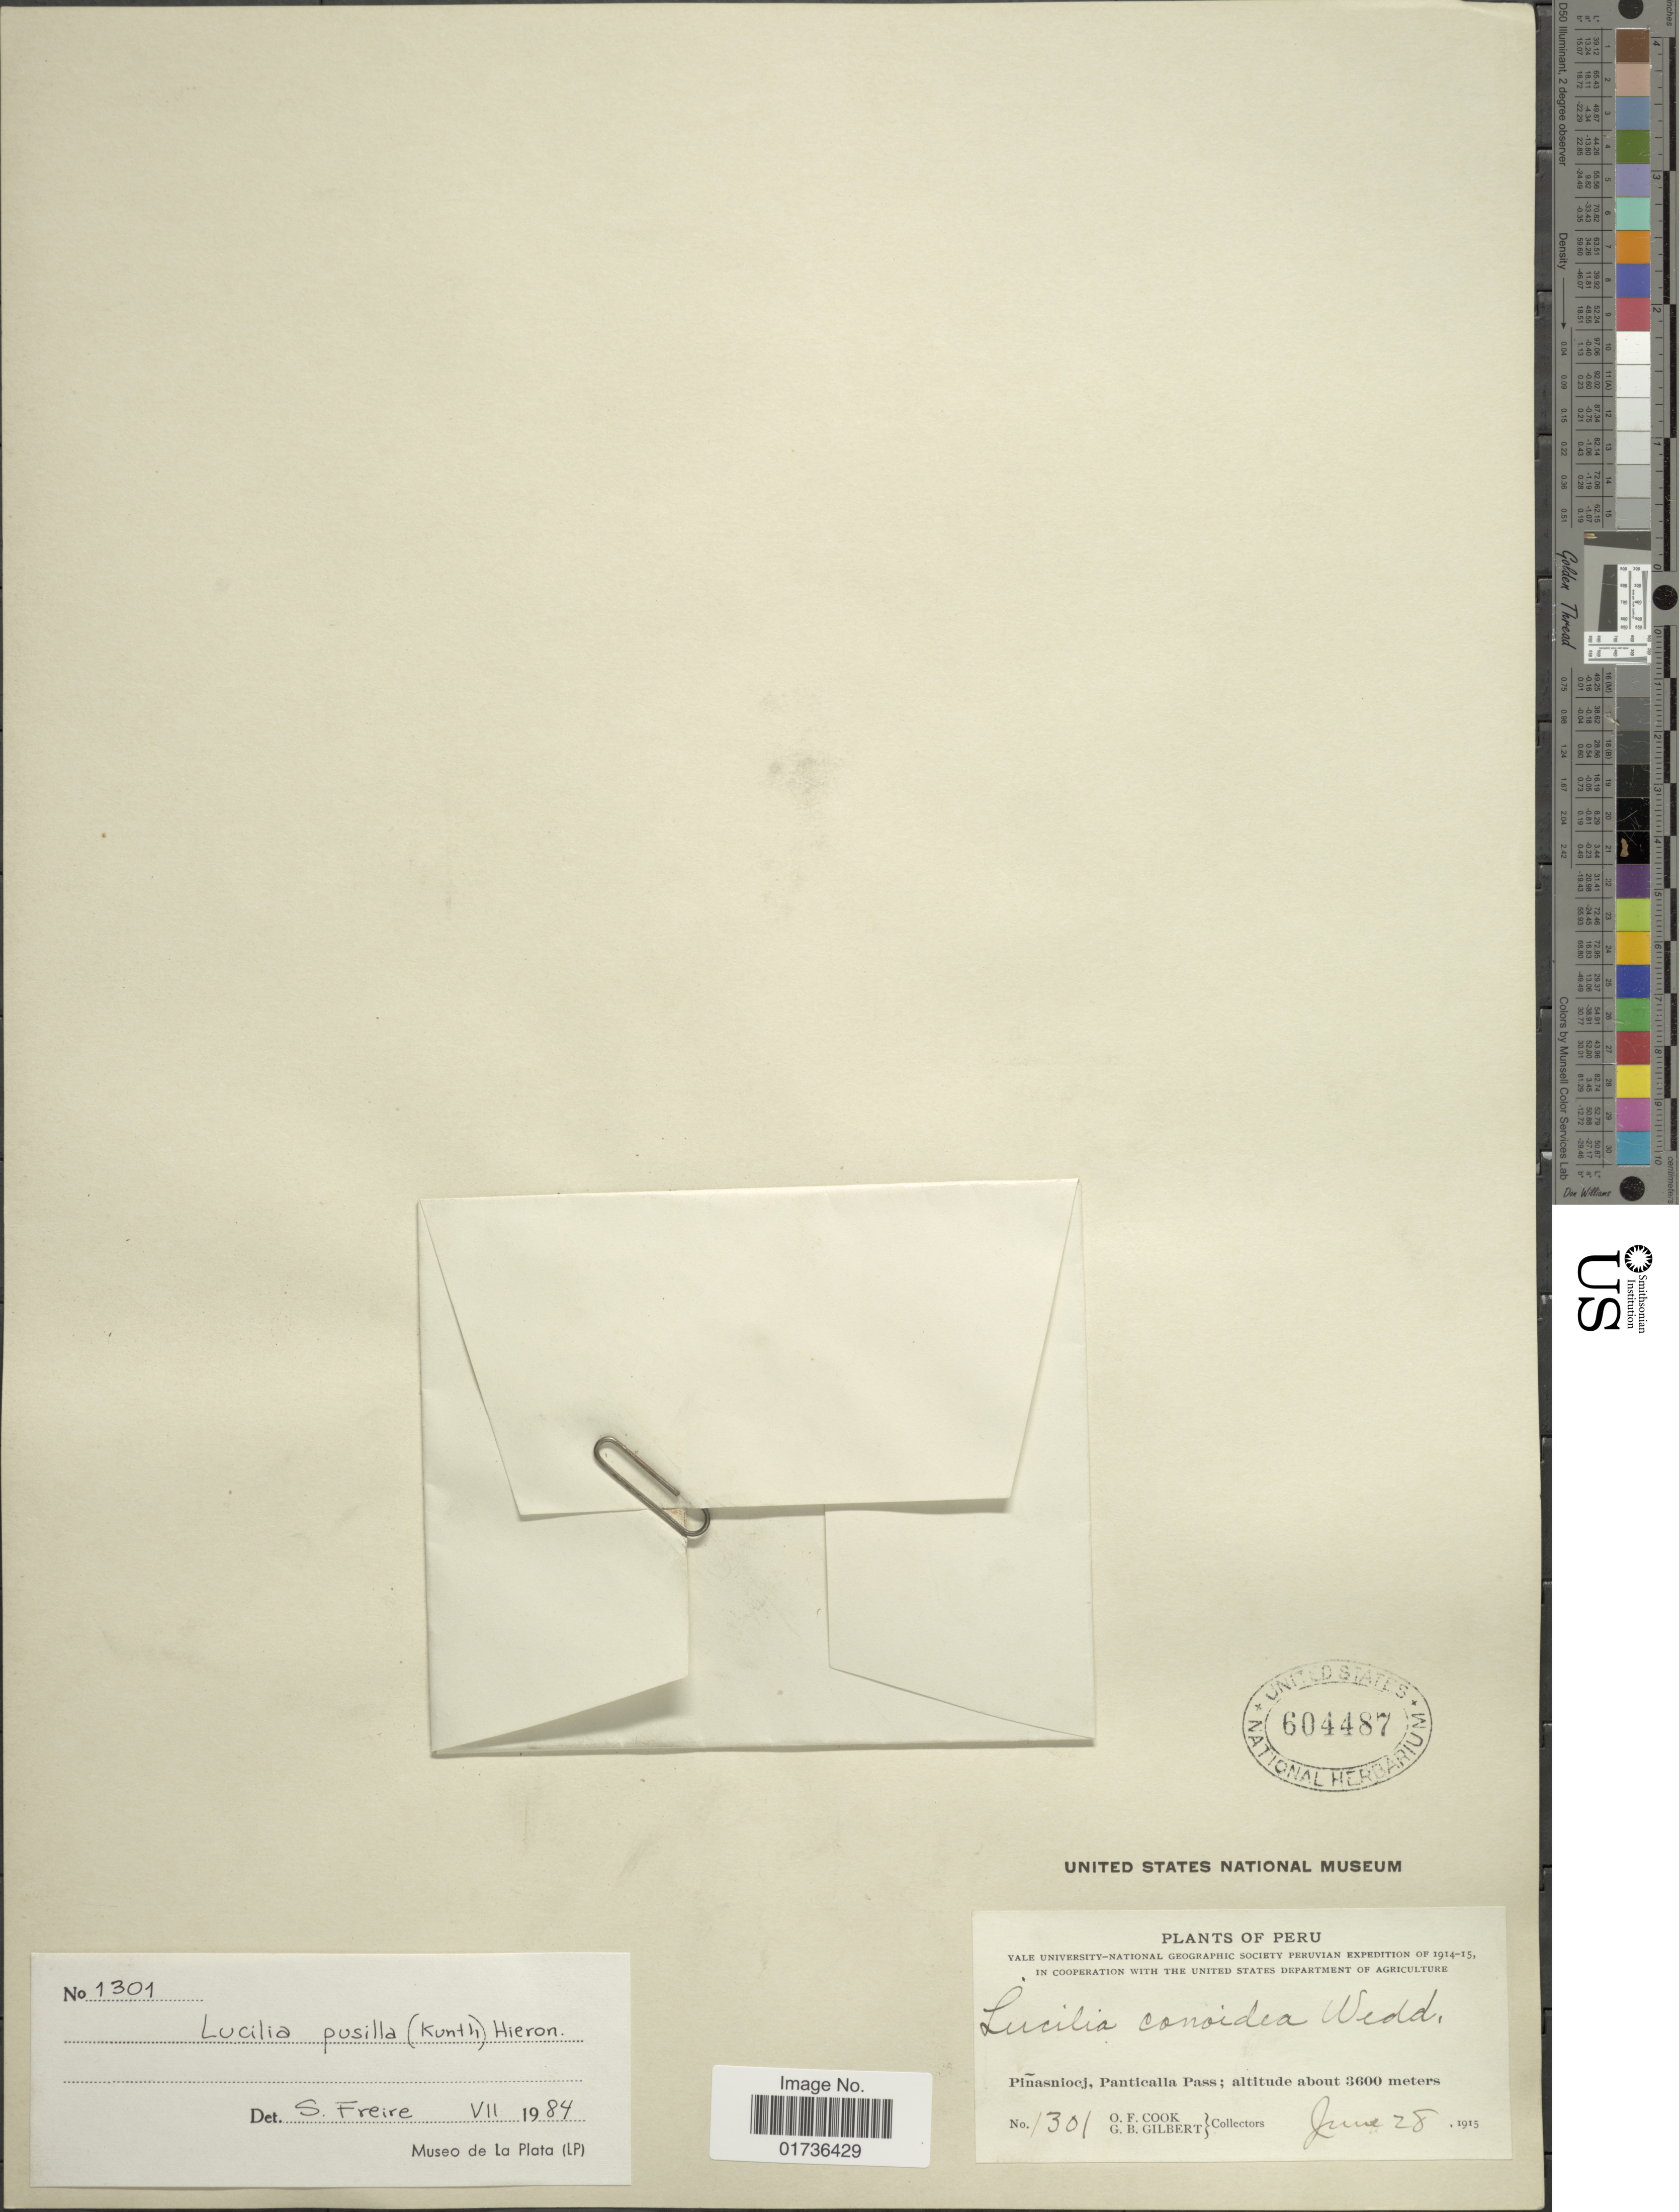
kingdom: Plantae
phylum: Tracheophyta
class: Magnoliopsida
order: Asterales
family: Asteraceae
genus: Lucilia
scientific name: Lucilia kunthiana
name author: (DC.) Zardini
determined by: Dillon, M. O.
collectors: O. F. Cook & G. B. Gilbert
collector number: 1301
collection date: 1915-06-28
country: Peru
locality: Piñasniocj, Panticalla Pass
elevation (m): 3600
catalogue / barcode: US 604487